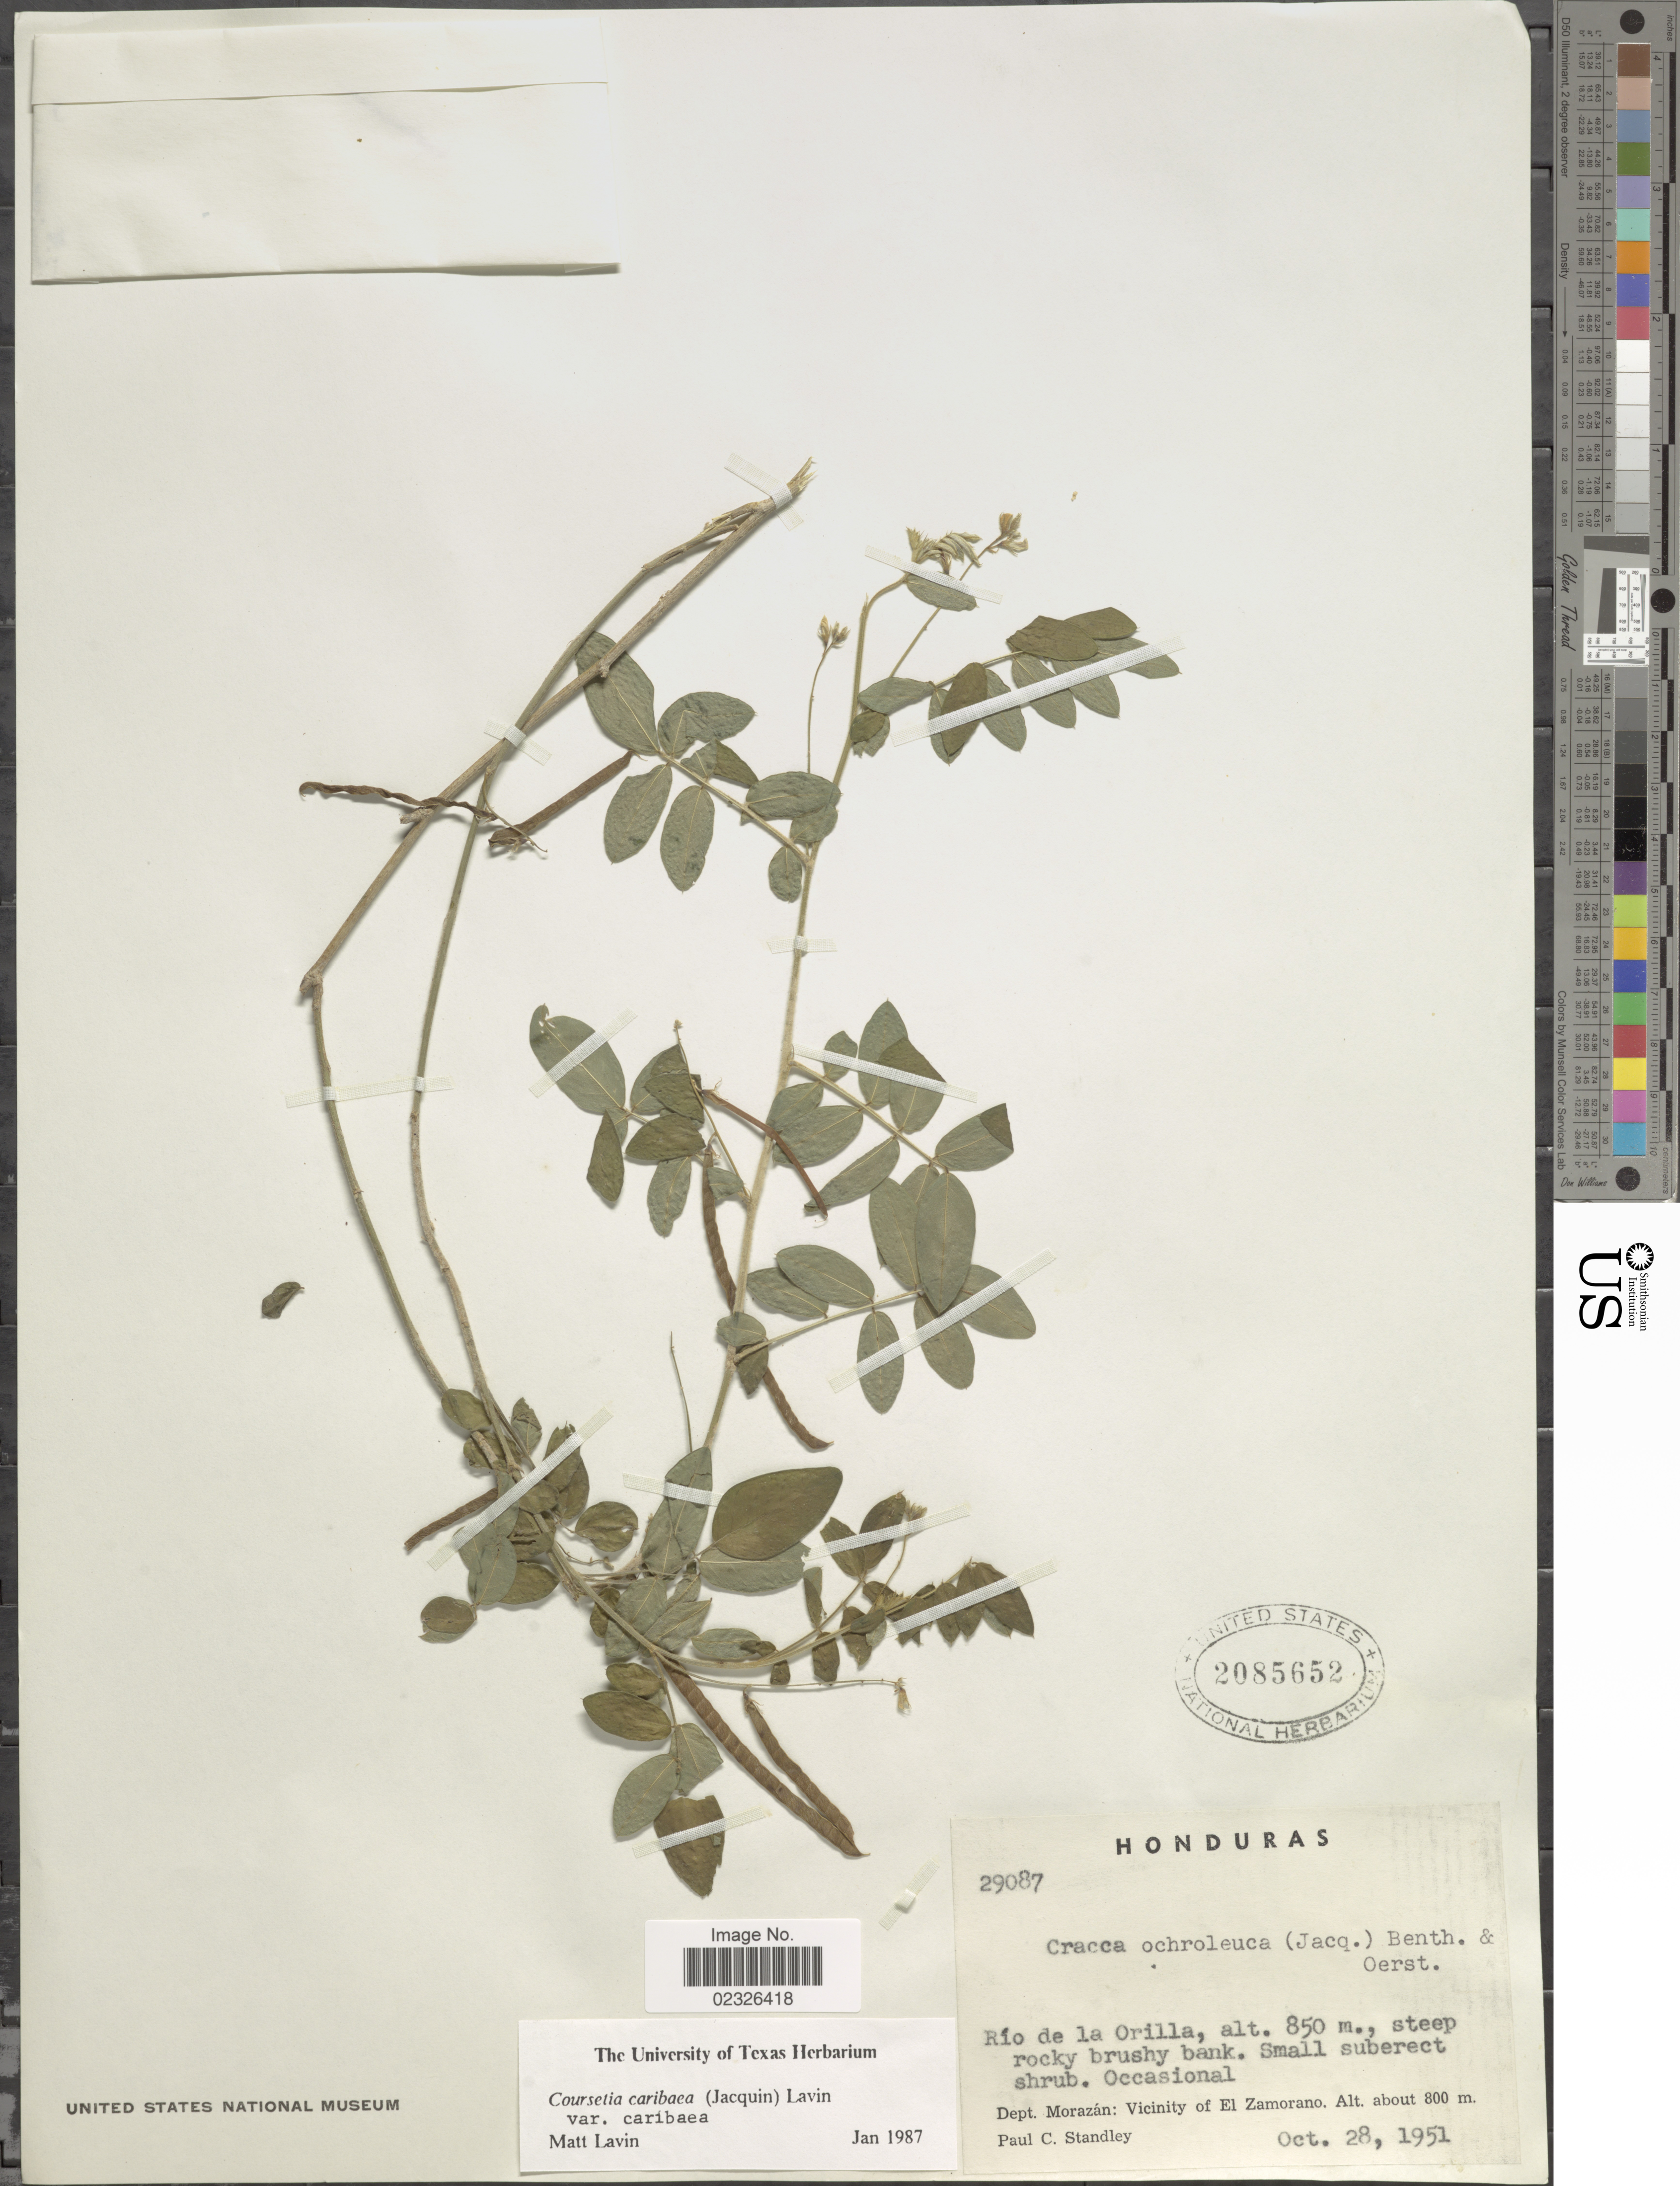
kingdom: Plantae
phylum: Tracheophyta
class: Magnoliopsida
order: Fabales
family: Fabaceae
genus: Coursetia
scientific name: Coursetia caribaea var. caribaea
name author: (Jacq.) Lavin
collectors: P. C. Standley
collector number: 29087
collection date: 1951-10-28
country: Honduras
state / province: Fco. Morazán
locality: Dept. Morazan: Vicinity of El Zamorano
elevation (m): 800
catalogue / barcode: US 2085652